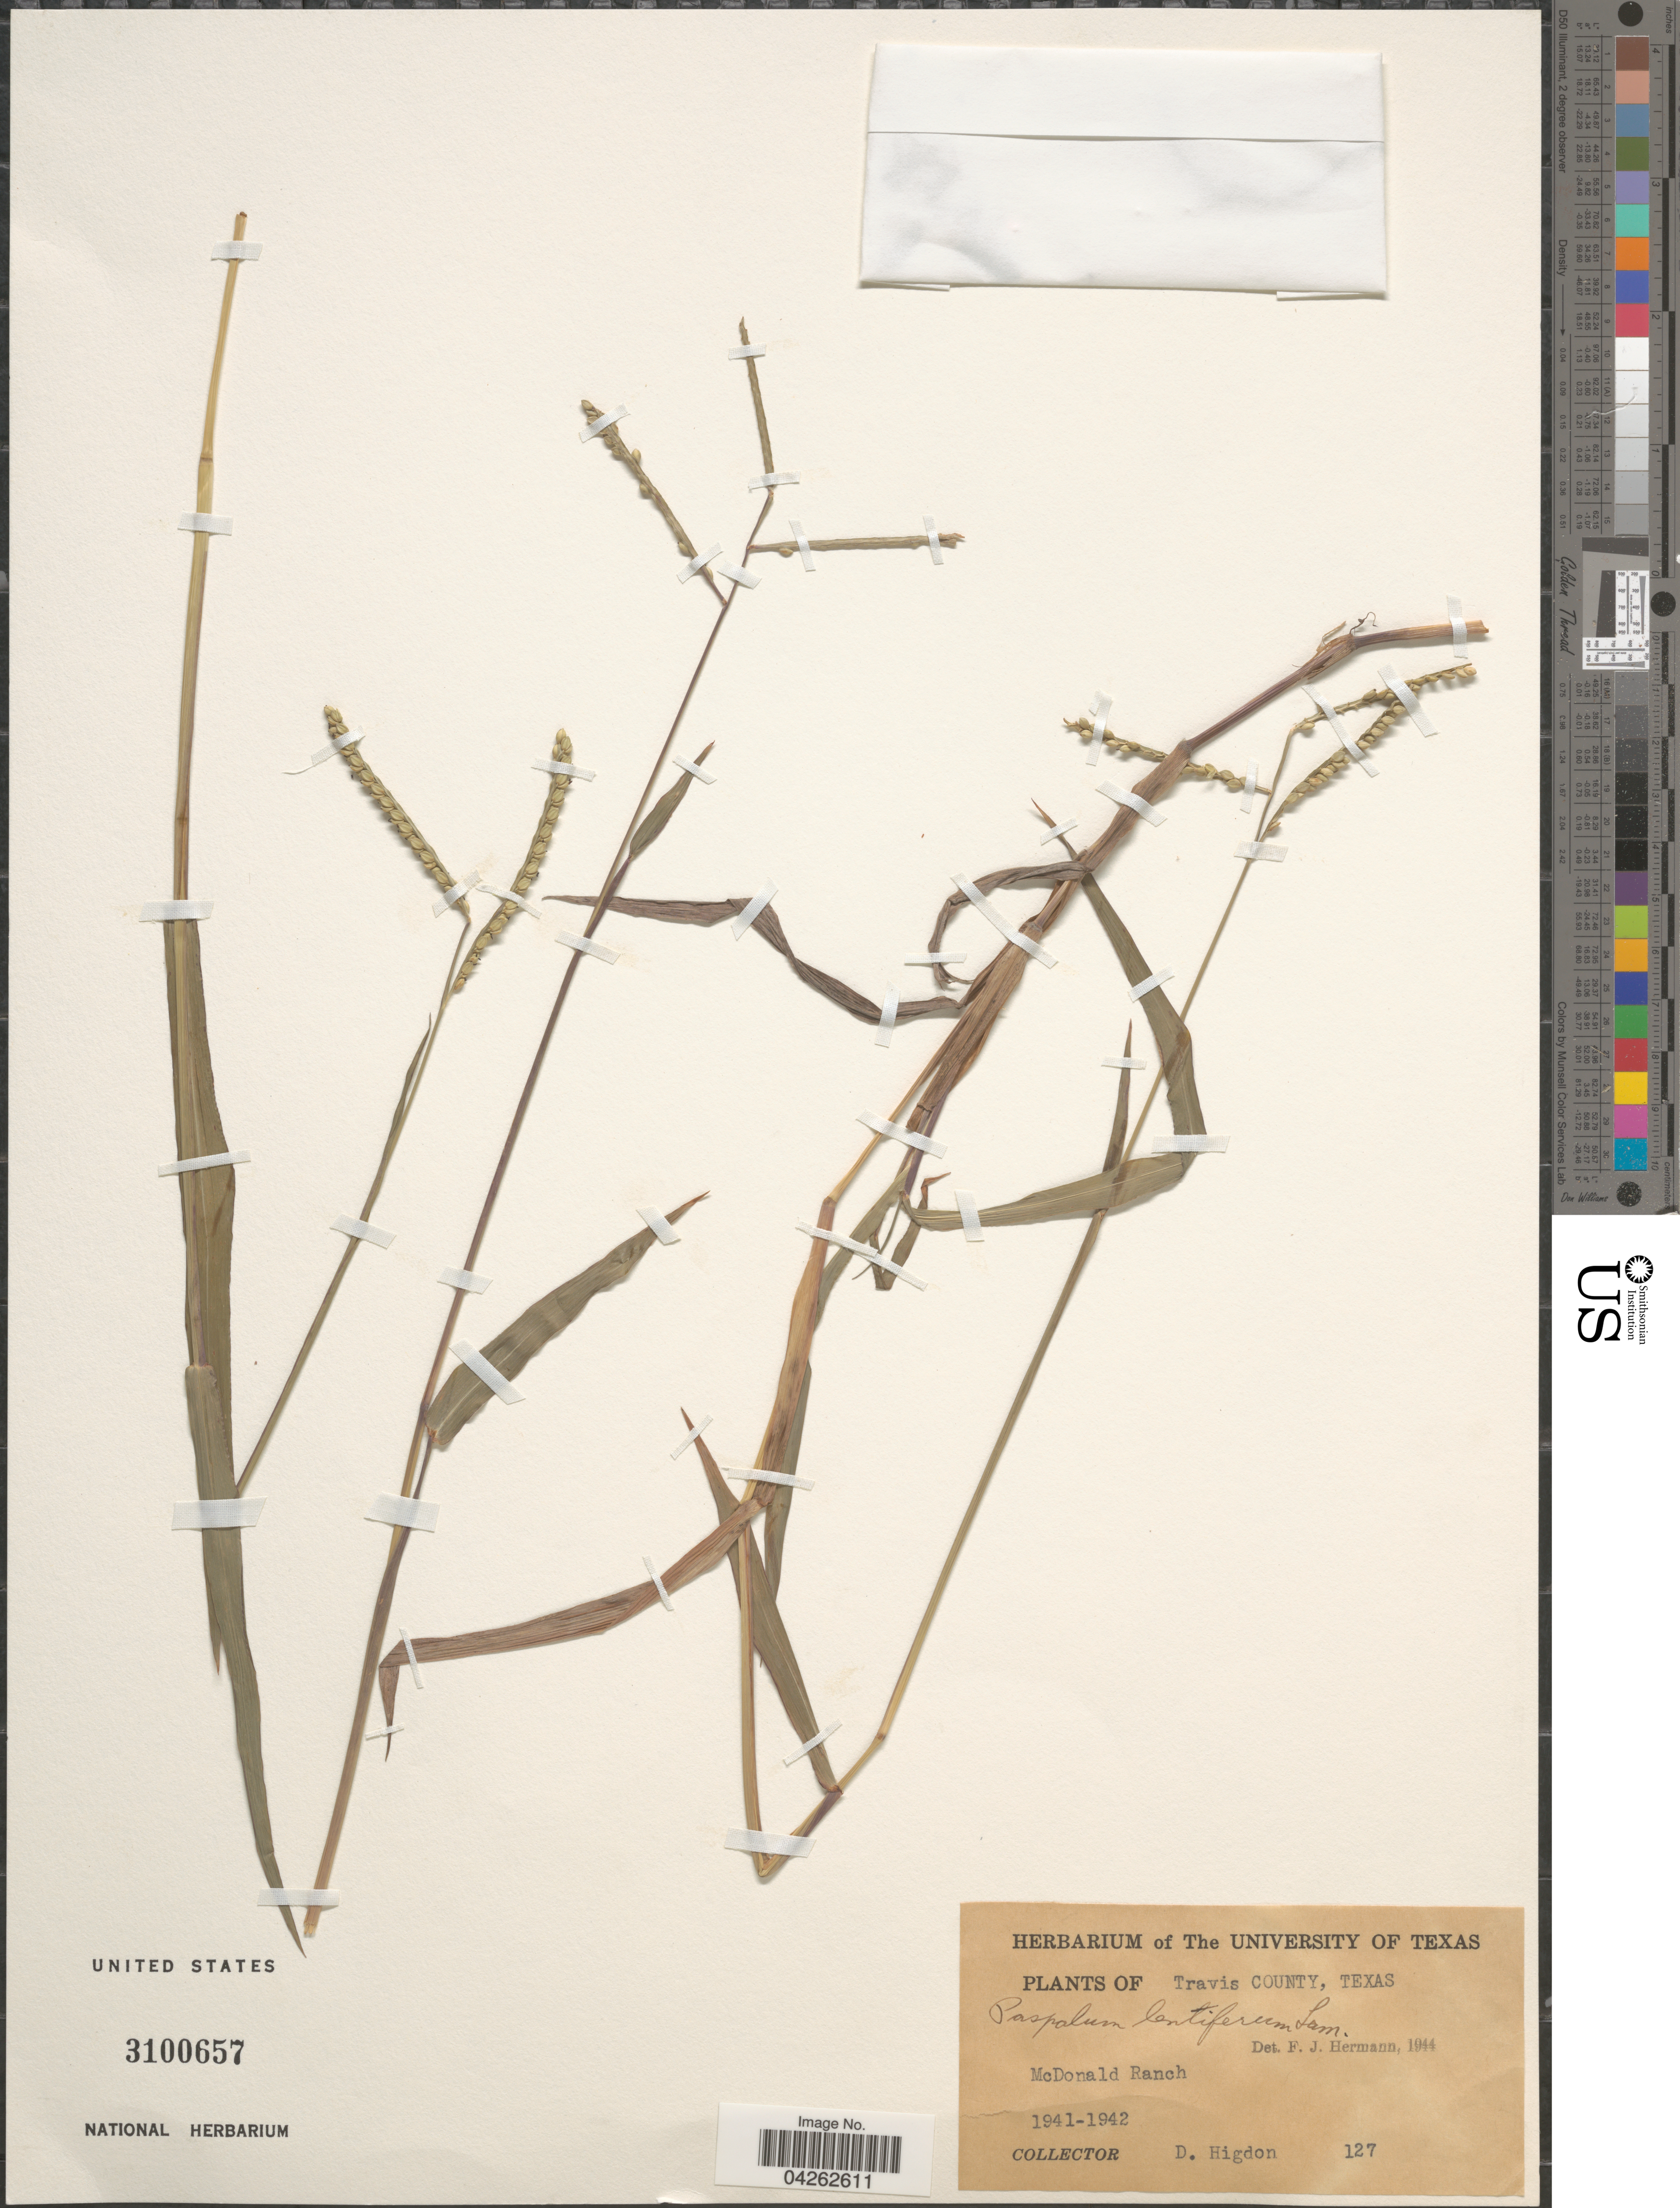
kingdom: Plantae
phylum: Tracheophyta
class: Liliopsida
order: Poales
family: Poaceae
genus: Paspalum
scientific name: Paspalum lentiferum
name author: Lam.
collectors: D. Higdon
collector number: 127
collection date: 1941/1942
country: United States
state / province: Texas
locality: Travis County. McDonald Ranch.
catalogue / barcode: US 3100657